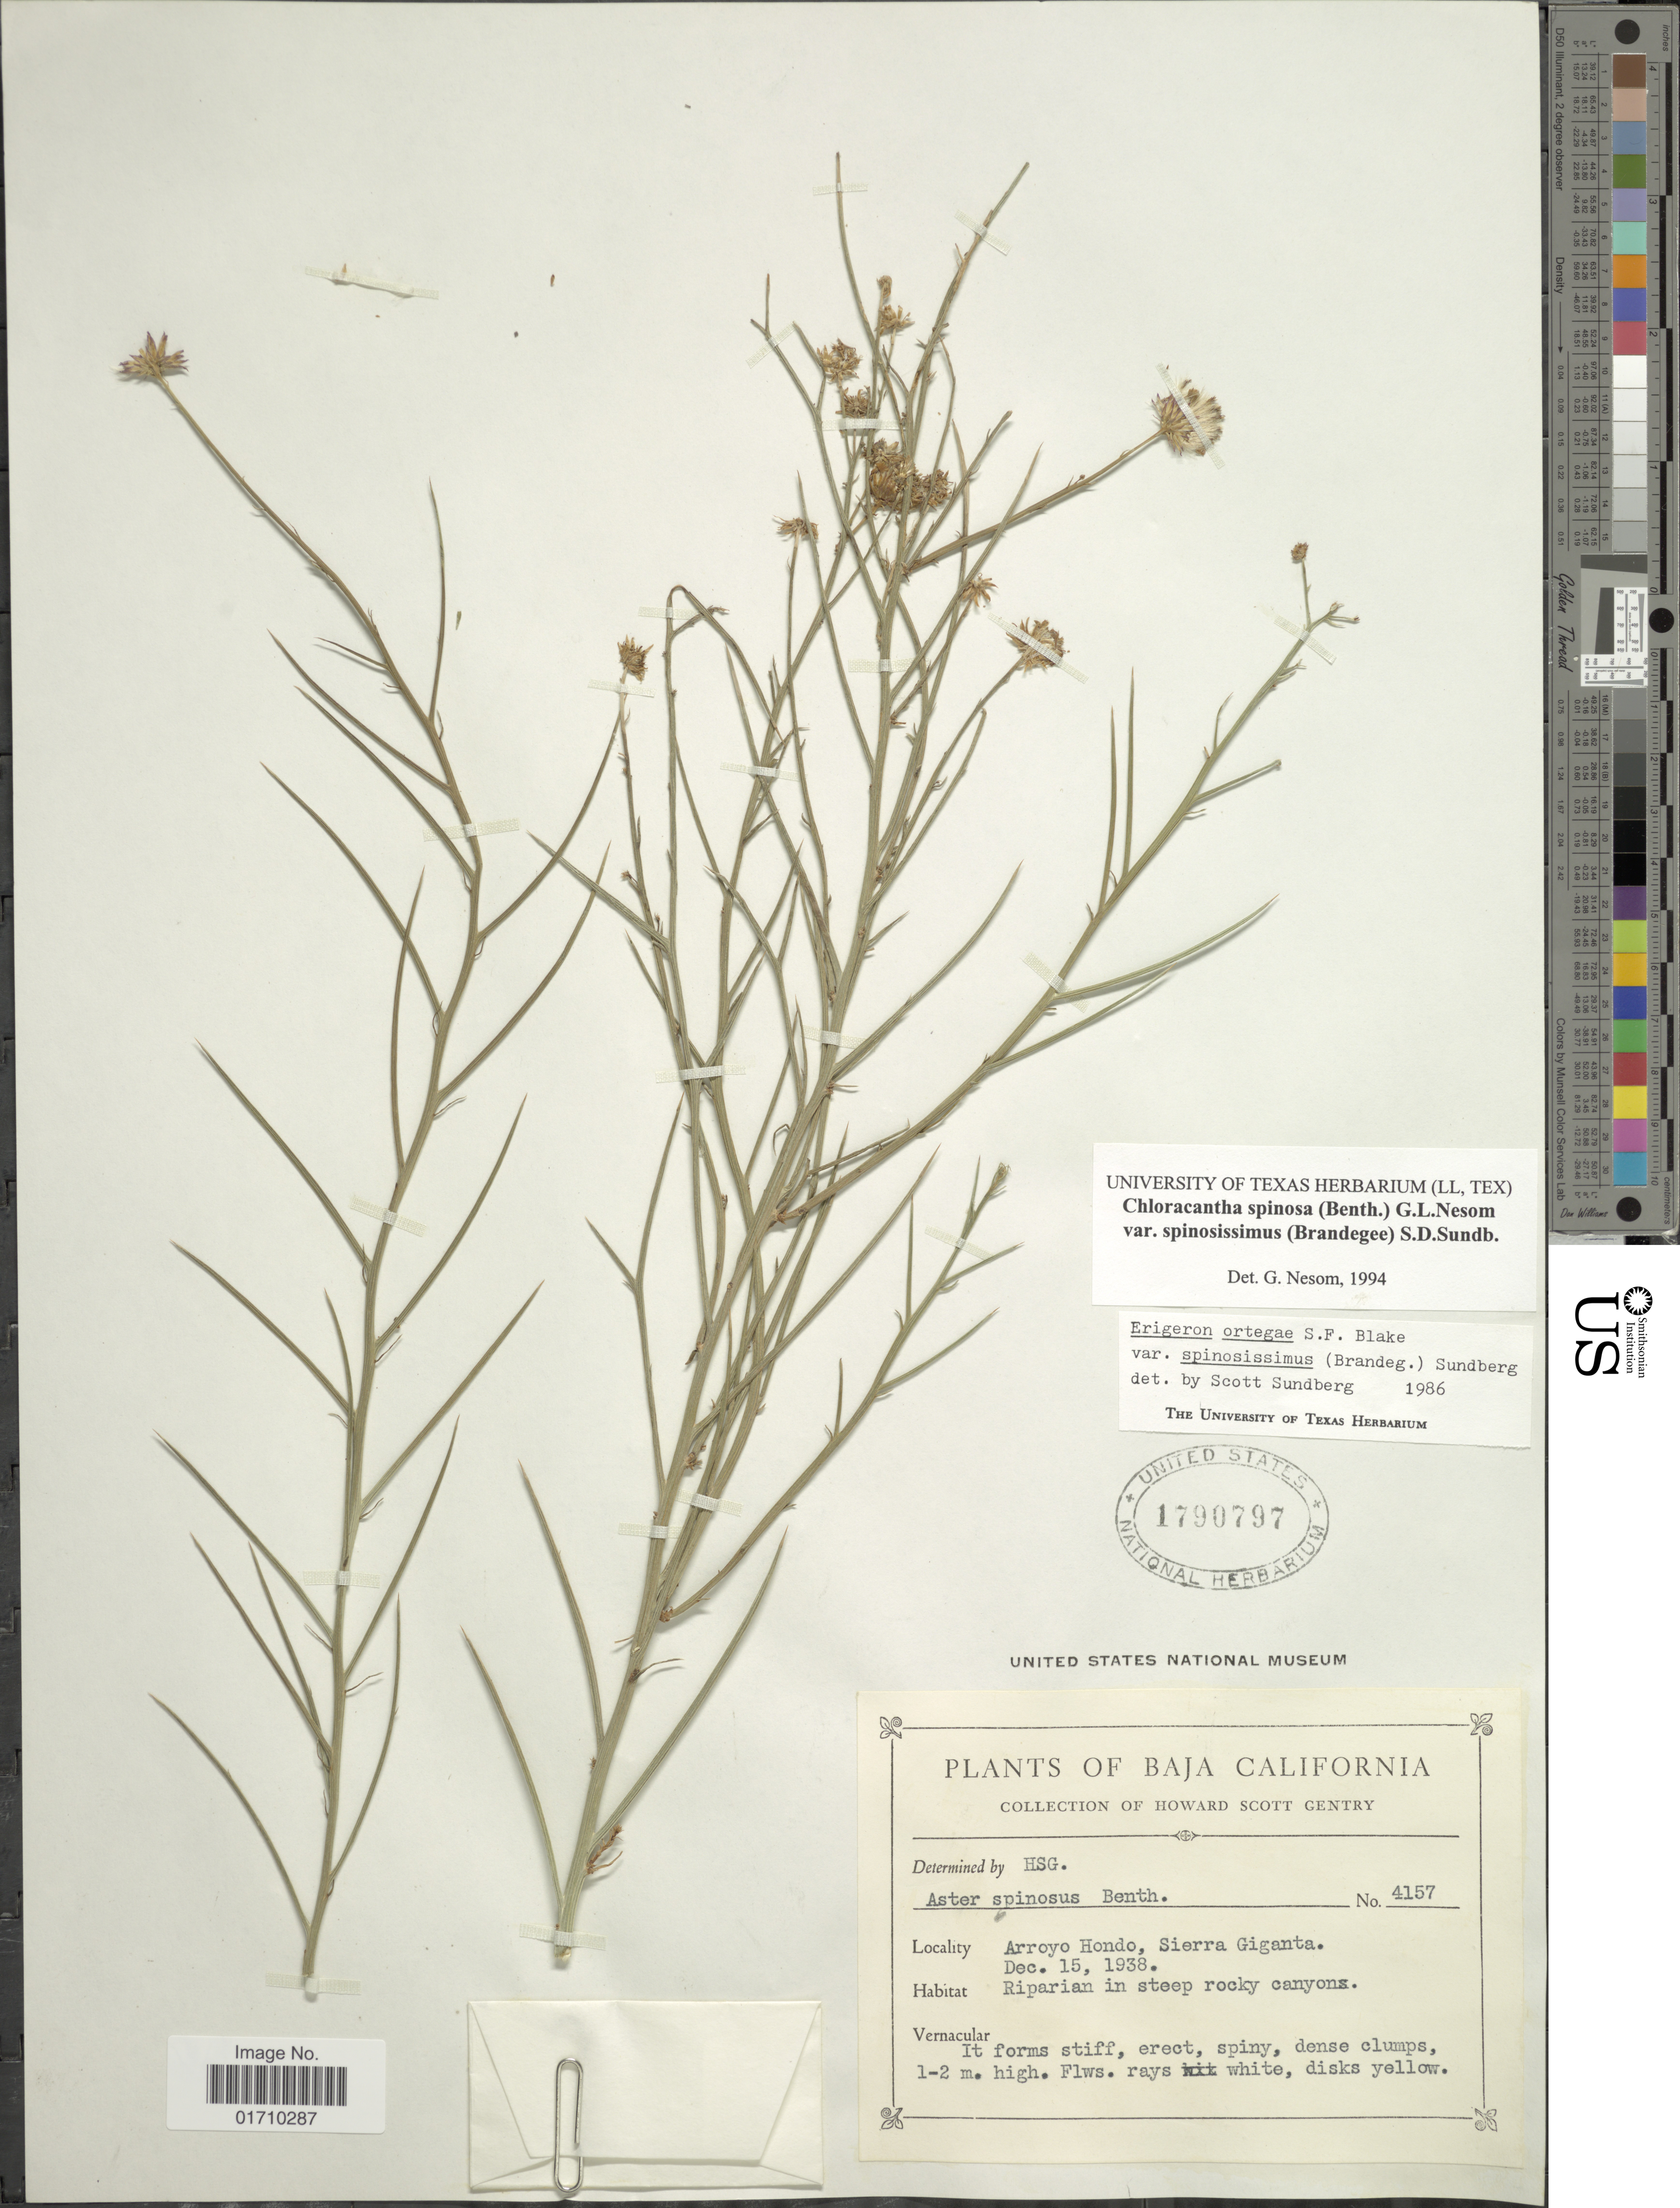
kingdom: Plantae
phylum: Tracheophyta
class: Magnoliopsida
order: Asterales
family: Asteraceae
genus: Chloracantha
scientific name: Chloracantha spinosa var. spinosissima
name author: (Brandegee) S.D. Sundb.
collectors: H. S. Gentry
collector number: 4157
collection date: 1938-12-15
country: Mexico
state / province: Baja California Sur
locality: Arroyo Hondo, Sierra Giganta, Ripariam in steep rocky canyons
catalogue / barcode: US 1790797